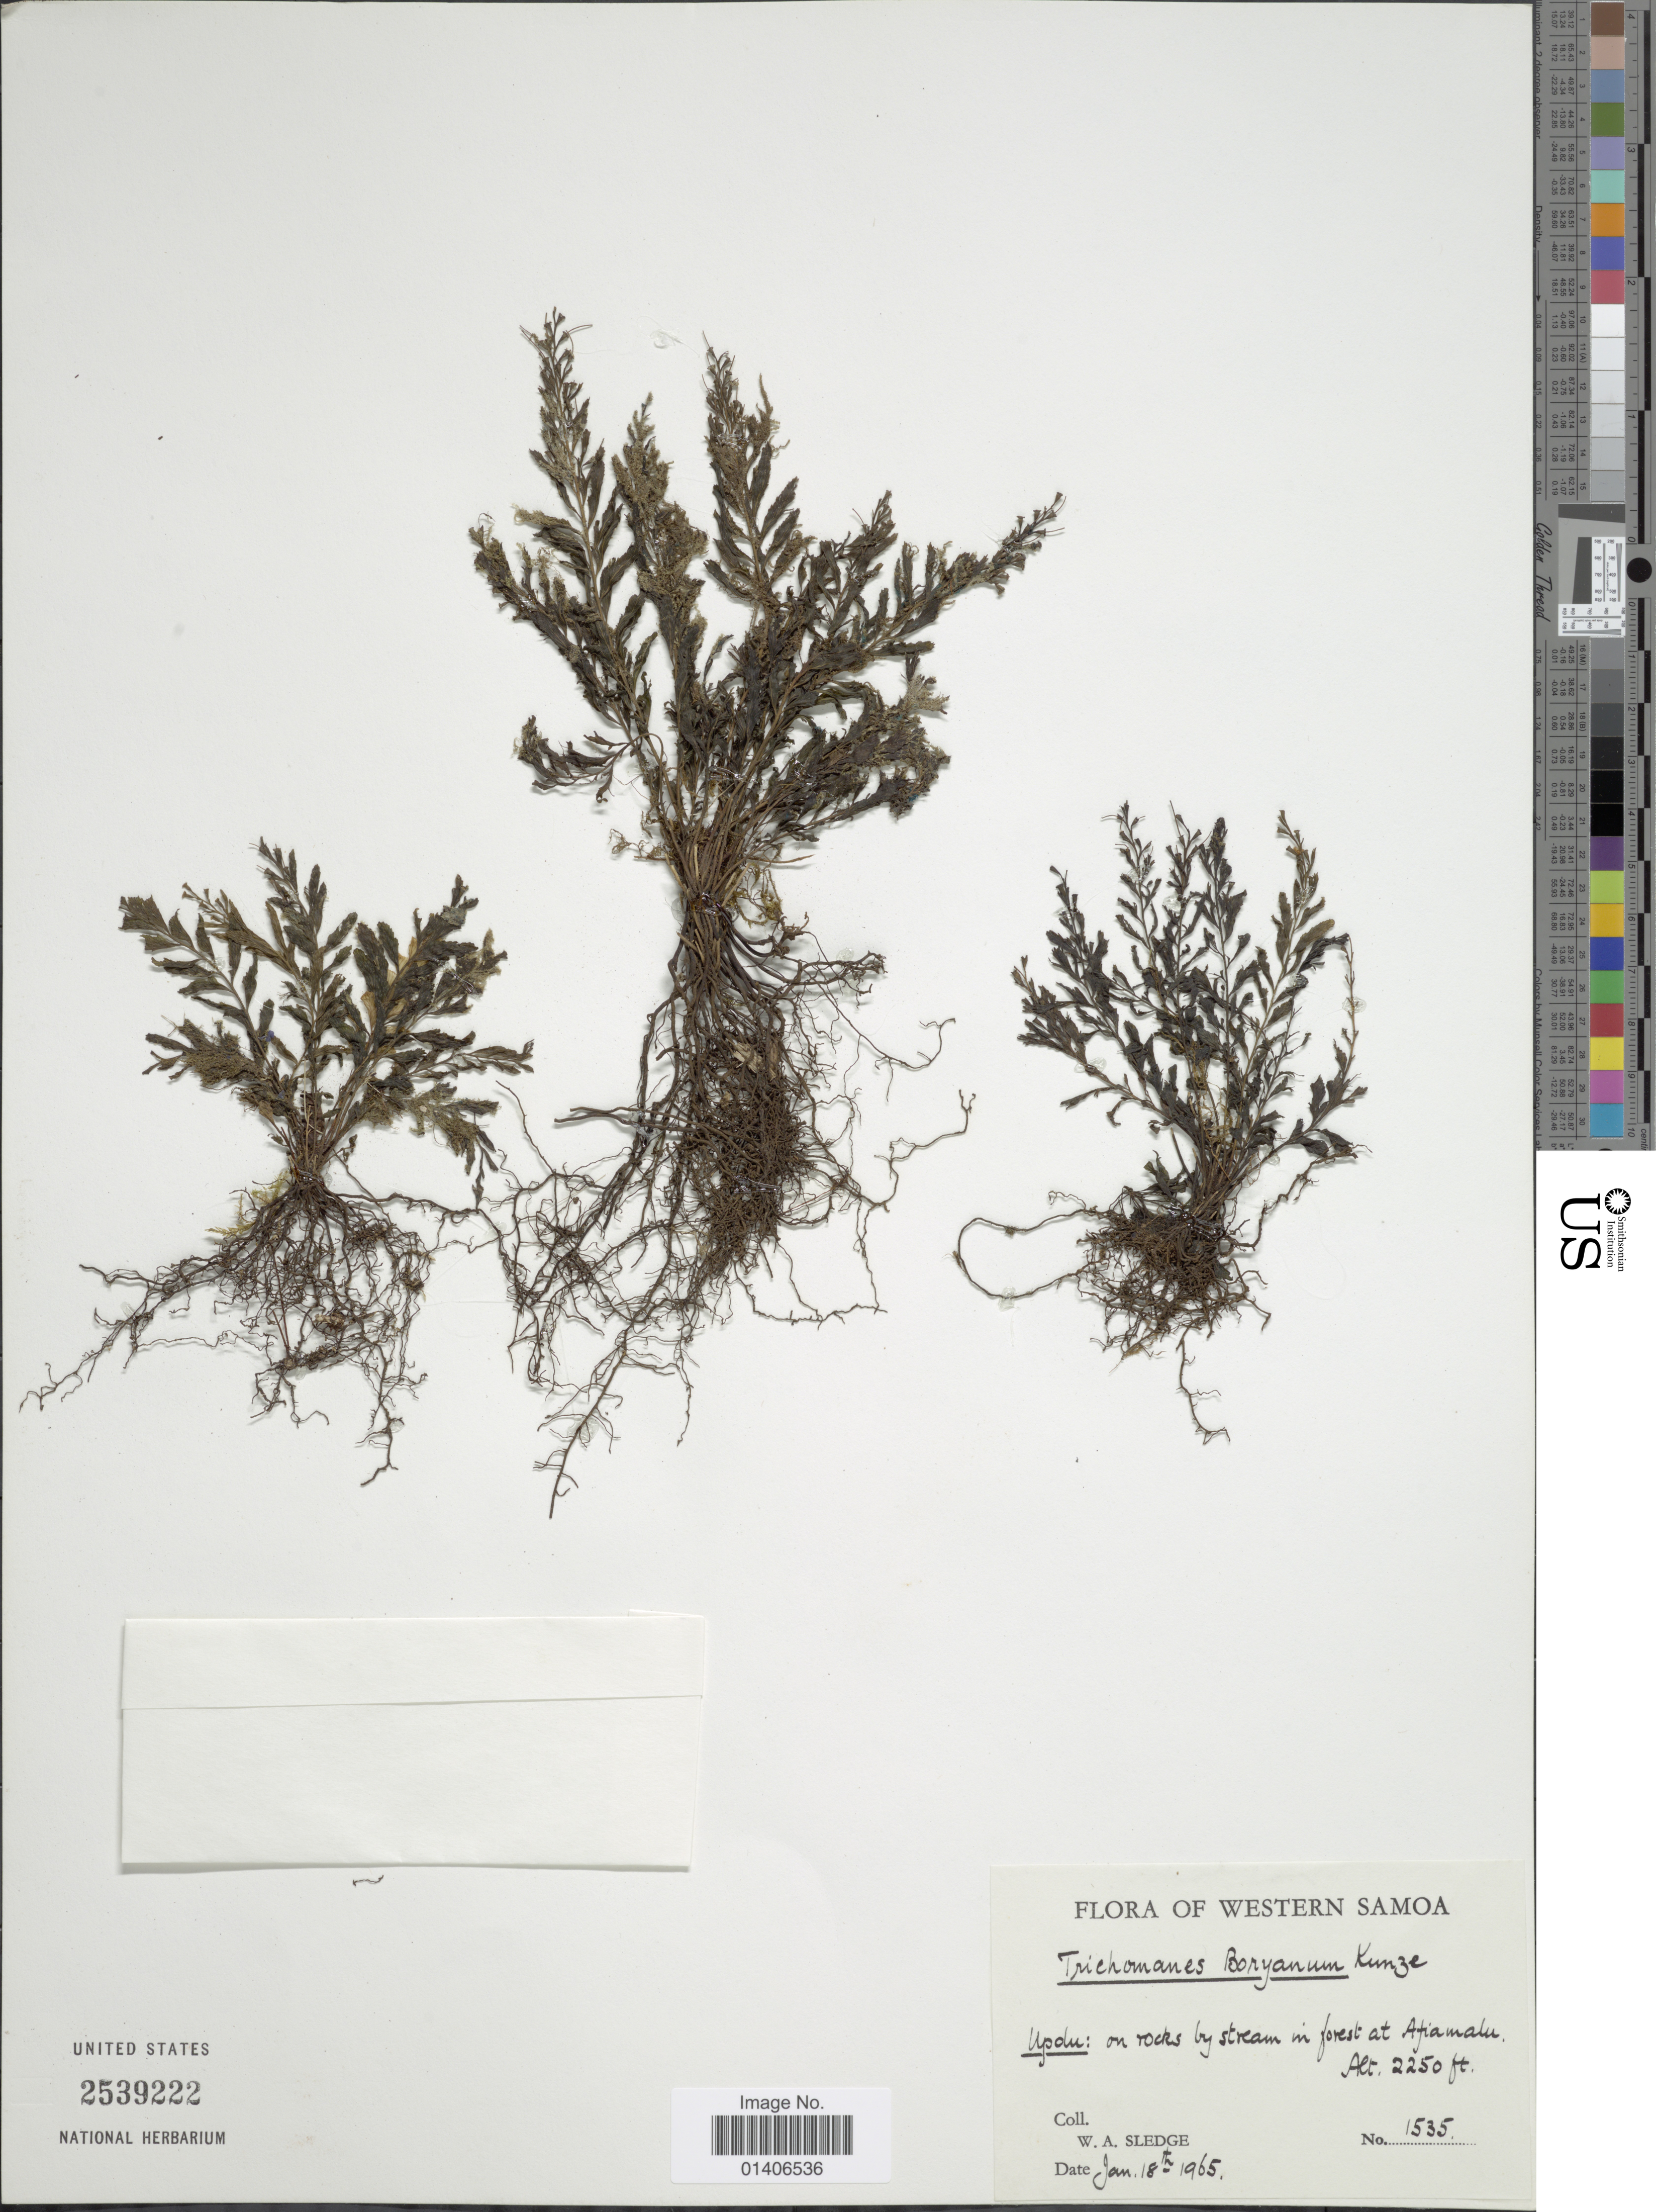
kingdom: Plantae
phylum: Tracheophyta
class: Polypodiopsida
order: Hymenophyllales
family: Hymenophyllaceae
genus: Cephalomanes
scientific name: Cephalomanes atrovirens subsp. boryanum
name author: (Kunze) K. Iwats.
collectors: W. A. Sledge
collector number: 1535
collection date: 1965-01-18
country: Samoa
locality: Upolu: on rocks by stream in forest at Afiamalu [interpreted]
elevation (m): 686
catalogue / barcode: US 2539222